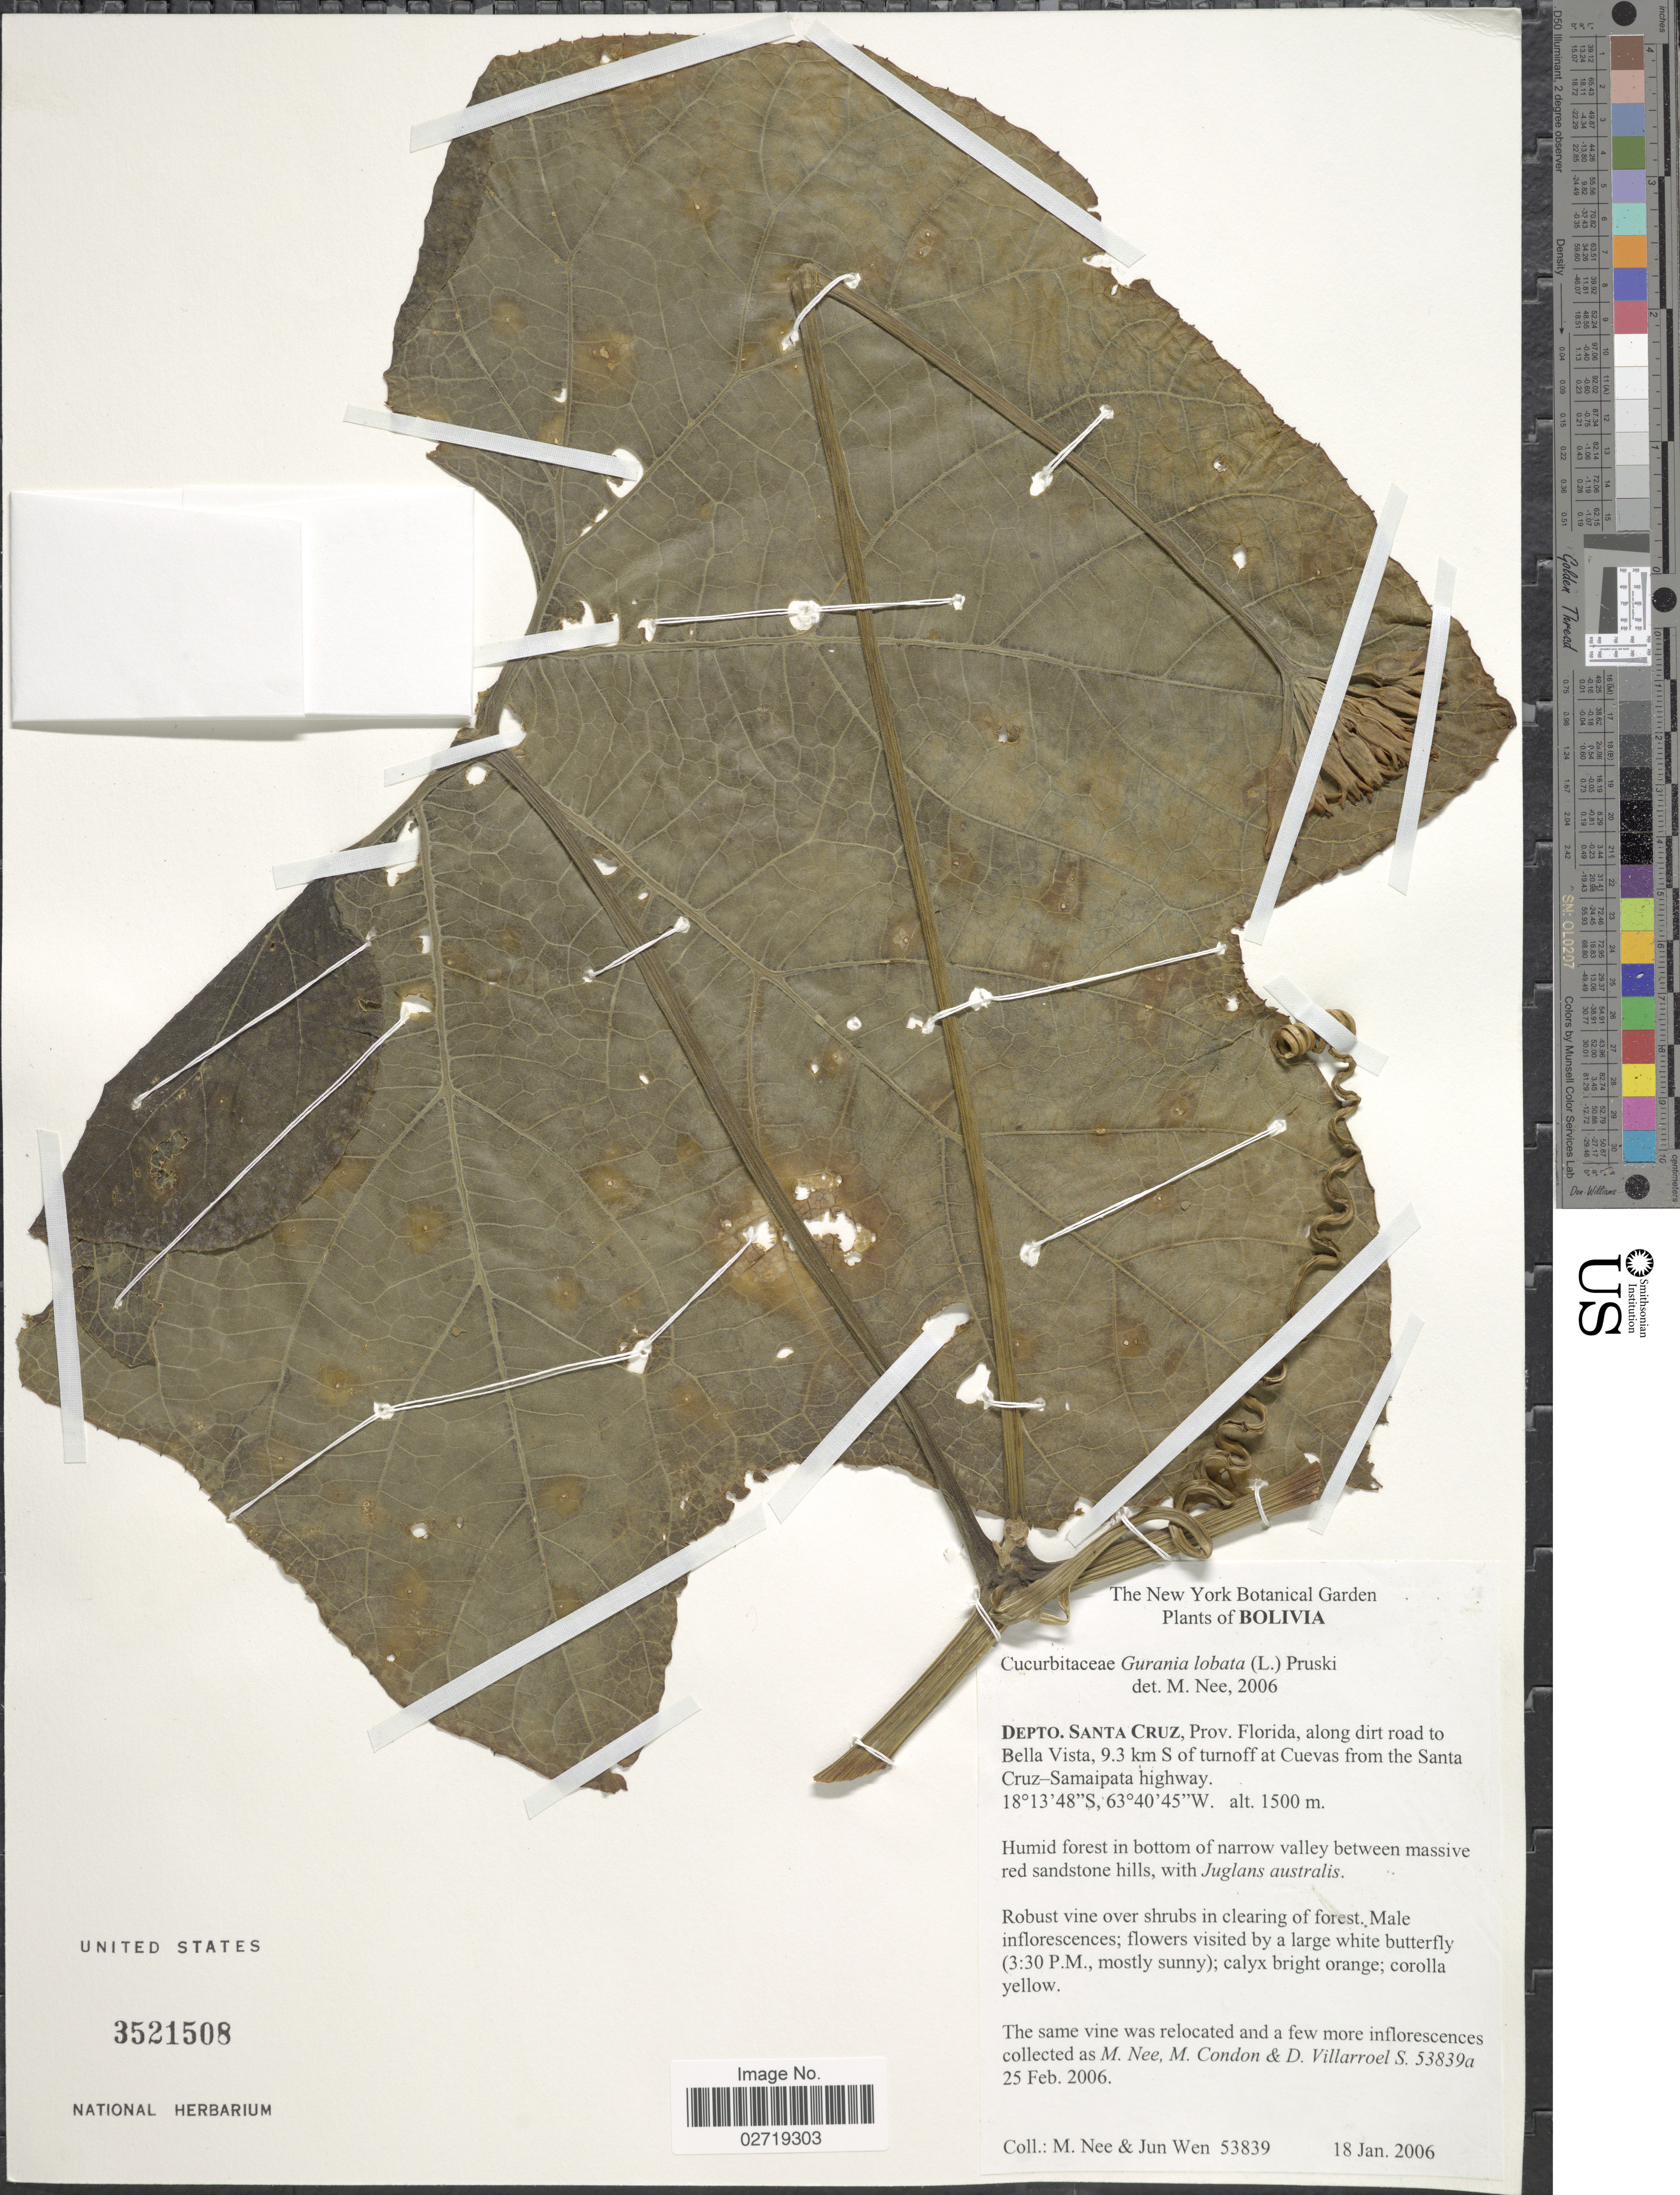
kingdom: Plantae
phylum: Tracheophyta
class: Magnoliopsida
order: Cucurbitales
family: Cucurbitaceae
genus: Gurania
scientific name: Gurania lobata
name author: (L.) Pruski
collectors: M. Nee & J. Wen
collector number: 53839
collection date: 2006-01-18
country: Bolivia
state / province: Santa Cruz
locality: Depto. Santa Cruz, Prov. Florida, along dirt road to Bella Vista, 9.3 km S of turnoff at Cuevas from the Santa Cruz-Samaipata highway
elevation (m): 1500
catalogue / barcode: US 3521508